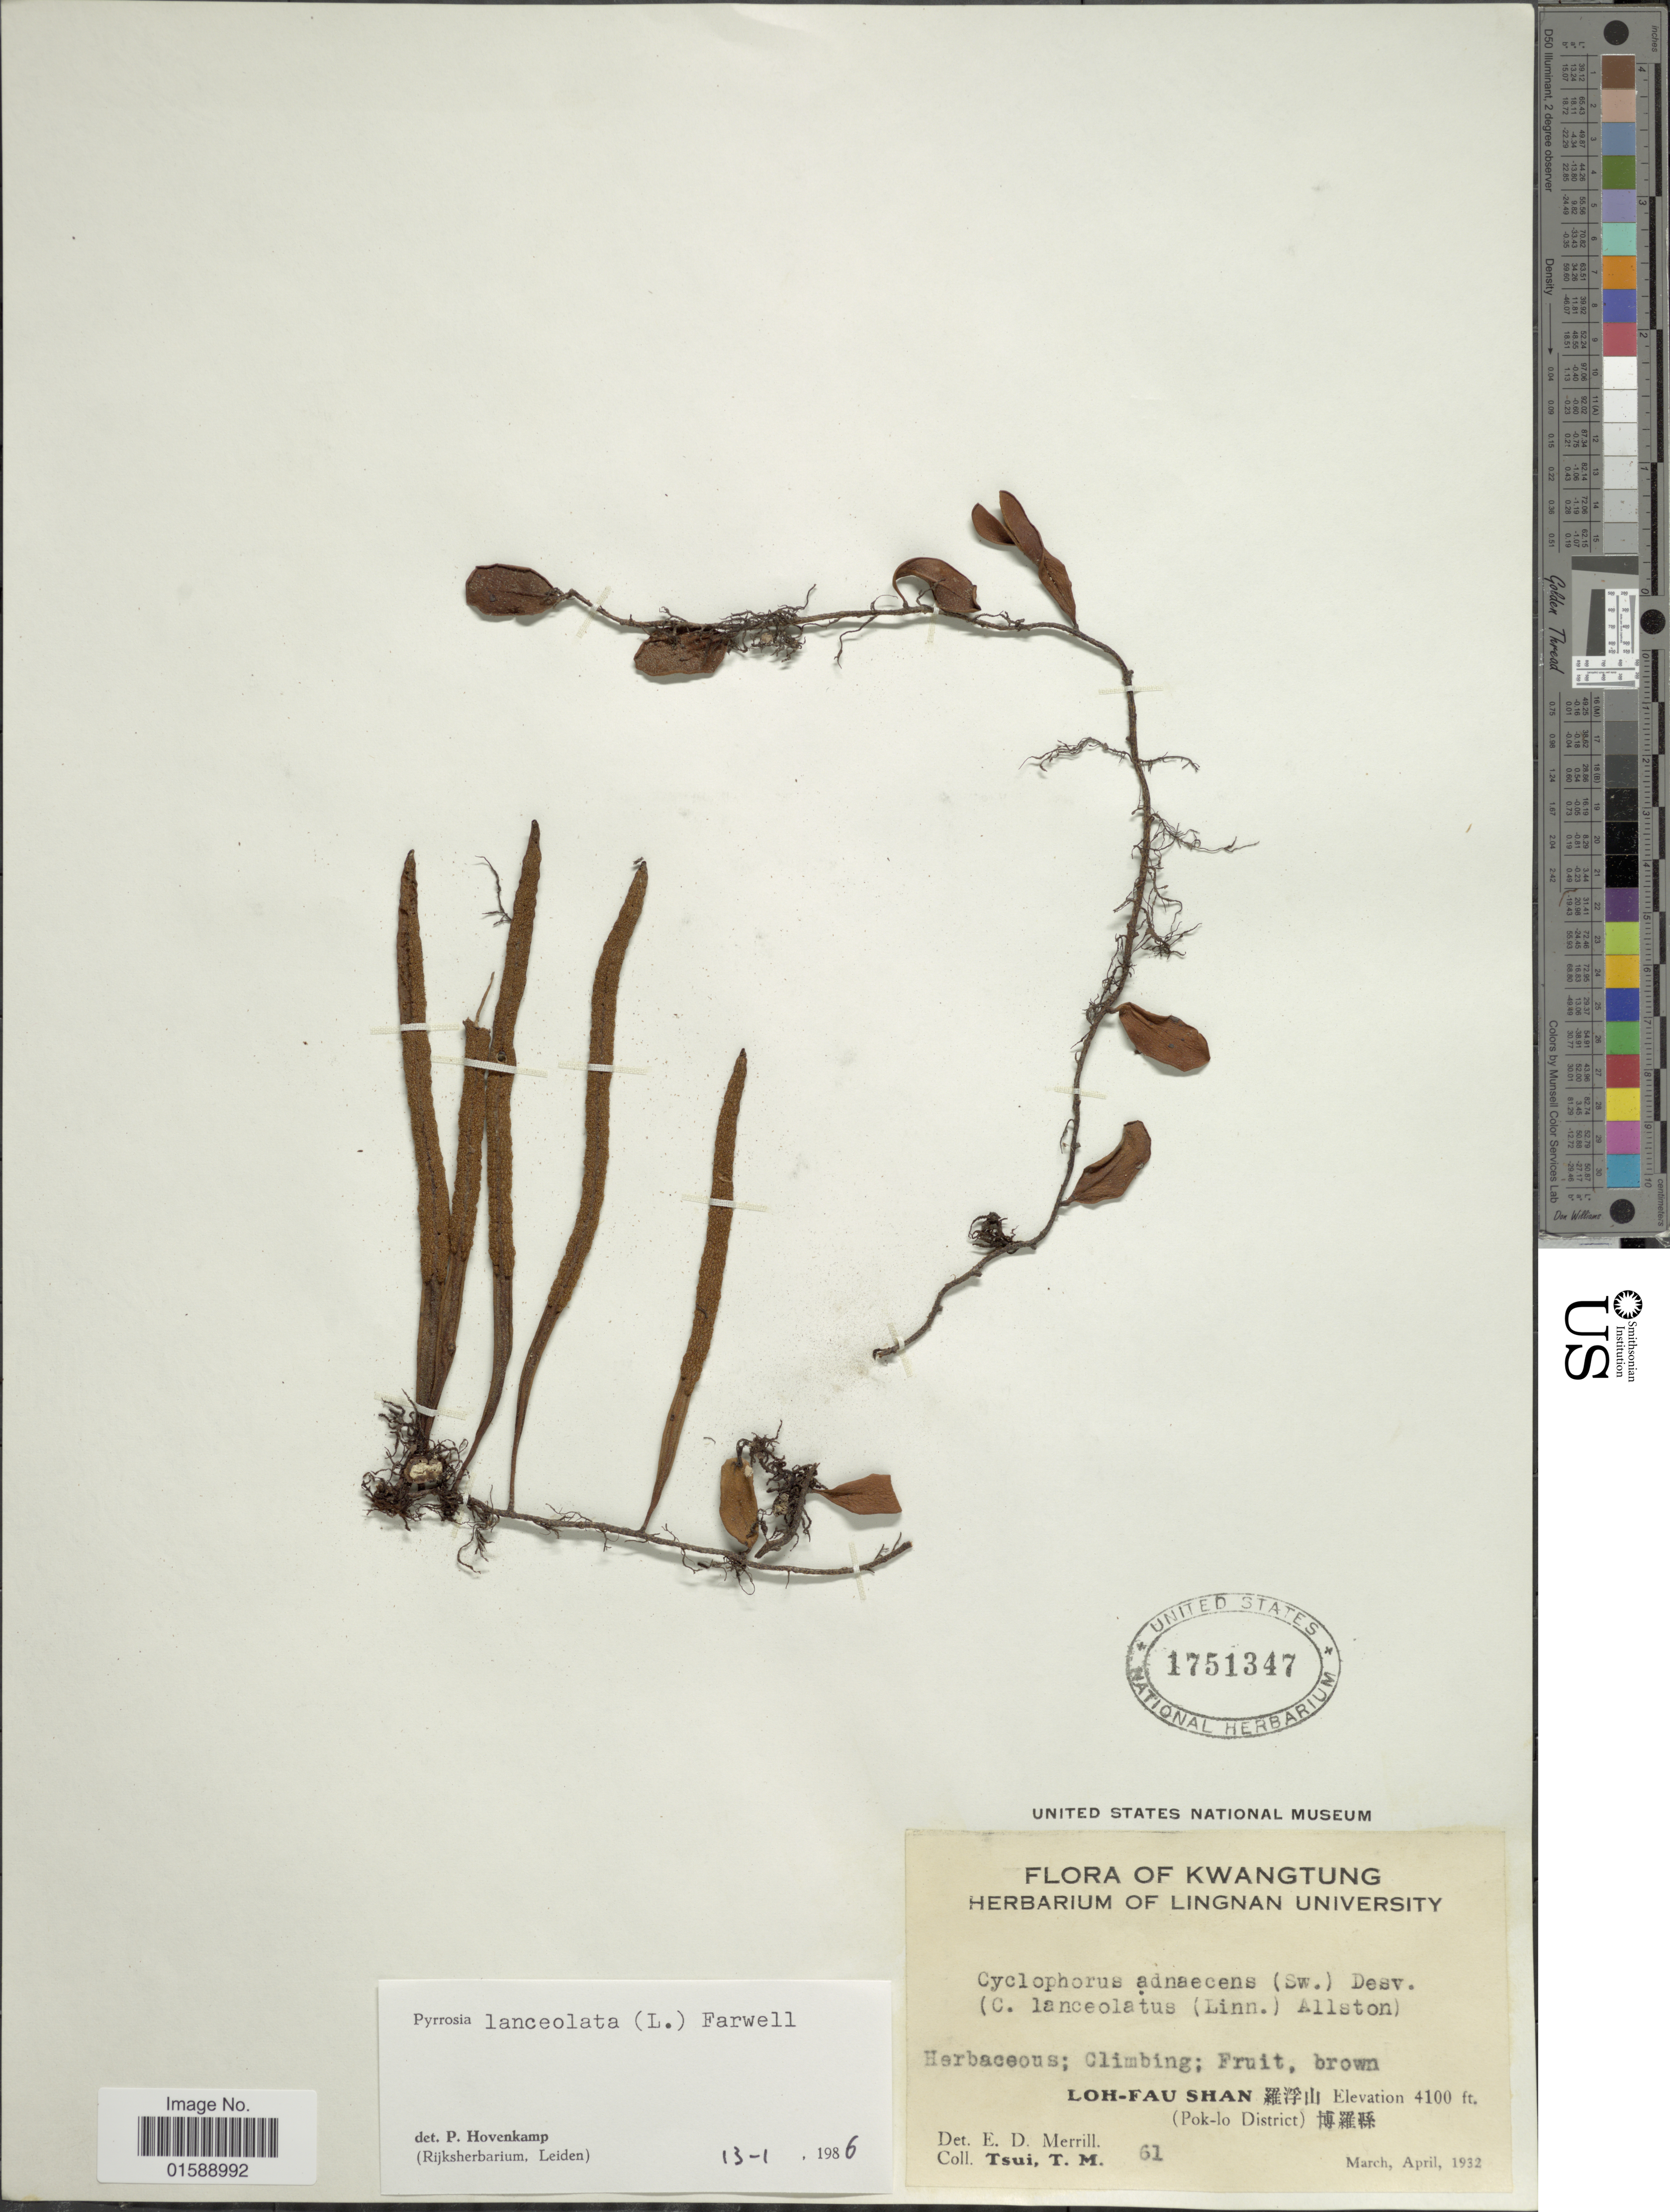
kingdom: Plantae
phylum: Tracheophyta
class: Polypodiopsida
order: Polypodiales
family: Polypodiaceae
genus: Pyrrosia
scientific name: Pyrrosia lanceolata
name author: (L.) Farw.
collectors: T. Tsui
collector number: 61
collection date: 1932-03/1932-04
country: China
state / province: Guangdong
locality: Kwangtung. Loh-Fau Shan (Pok-lo District)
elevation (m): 1250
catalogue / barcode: US 1751347